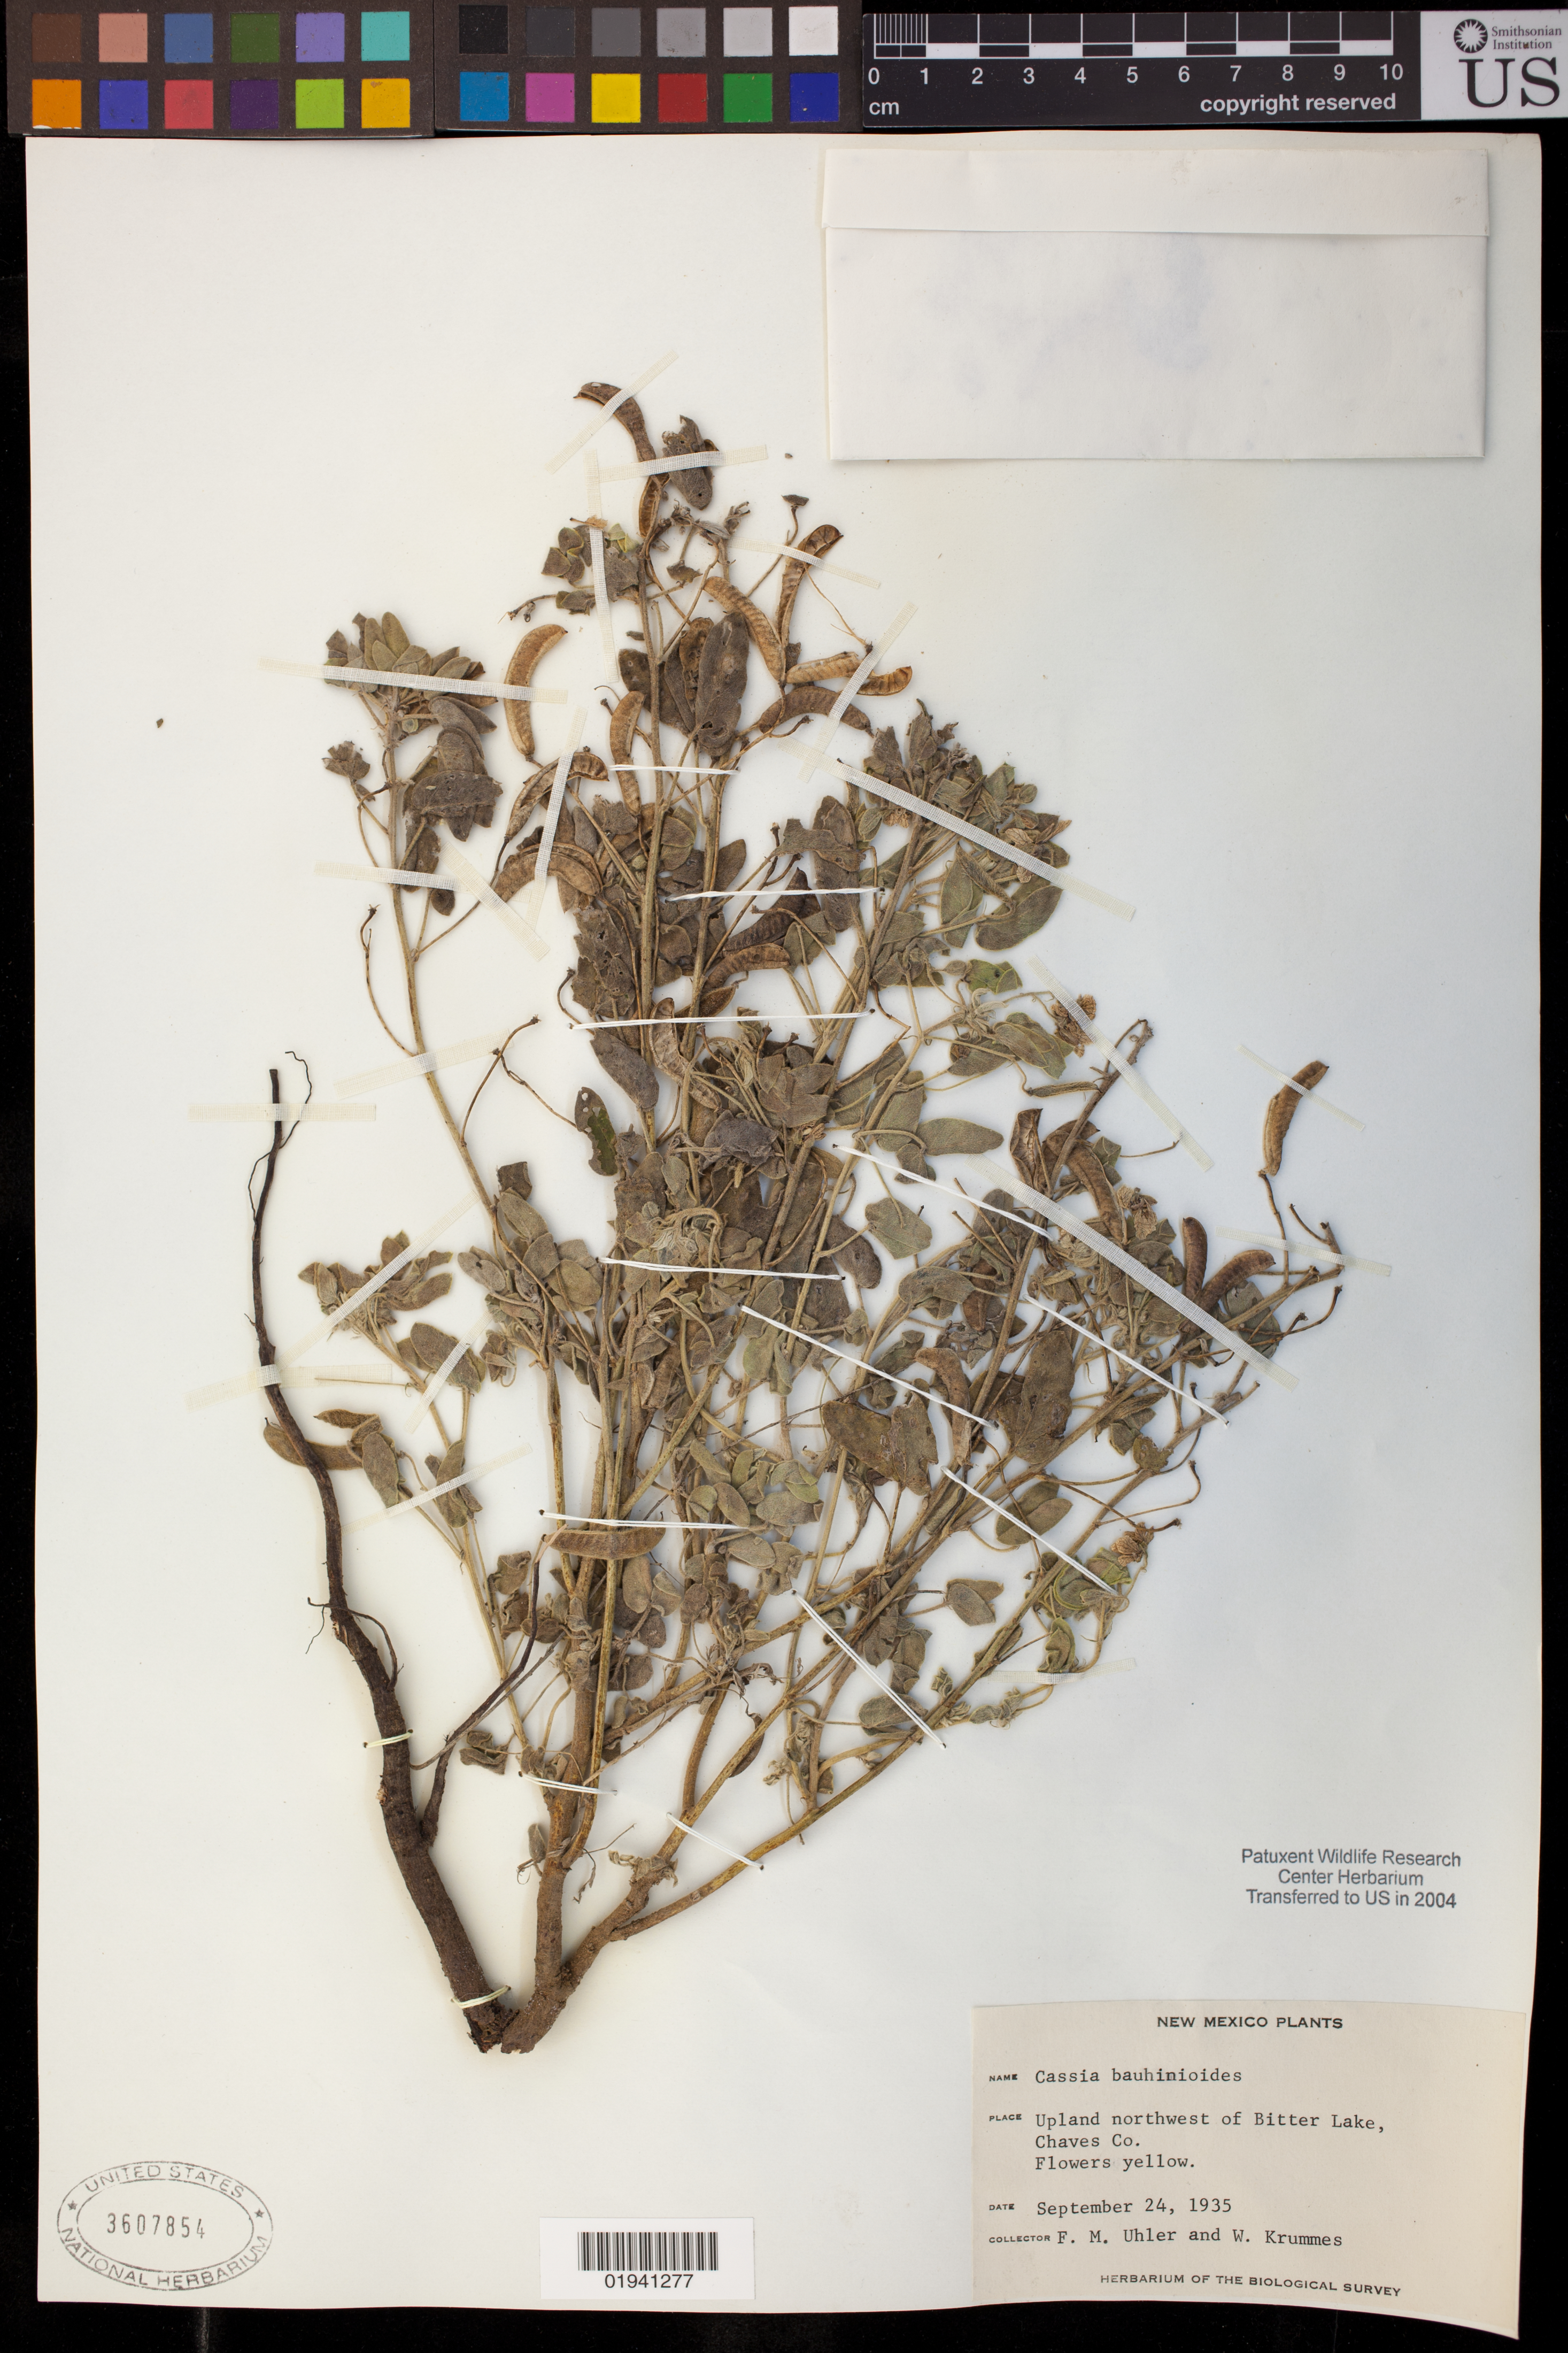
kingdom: Plantae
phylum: Tracheophyta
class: Magnoliopsida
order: Fabales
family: Fabaceae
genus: Senna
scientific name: Senna bauhinioides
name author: (A. Gray) H.S. Irwin & Barneby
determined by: Strong, Mark T., (BOT), Smithsonian Institution - National Museum of Natural History (UNITED STATES)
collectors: F. M. Uhler & W. Krummes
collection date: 1935-09-24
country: United States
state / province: New Mexico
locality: Upland N.W. of Bitter Lake, Chaves Co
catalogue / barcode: US 3607854